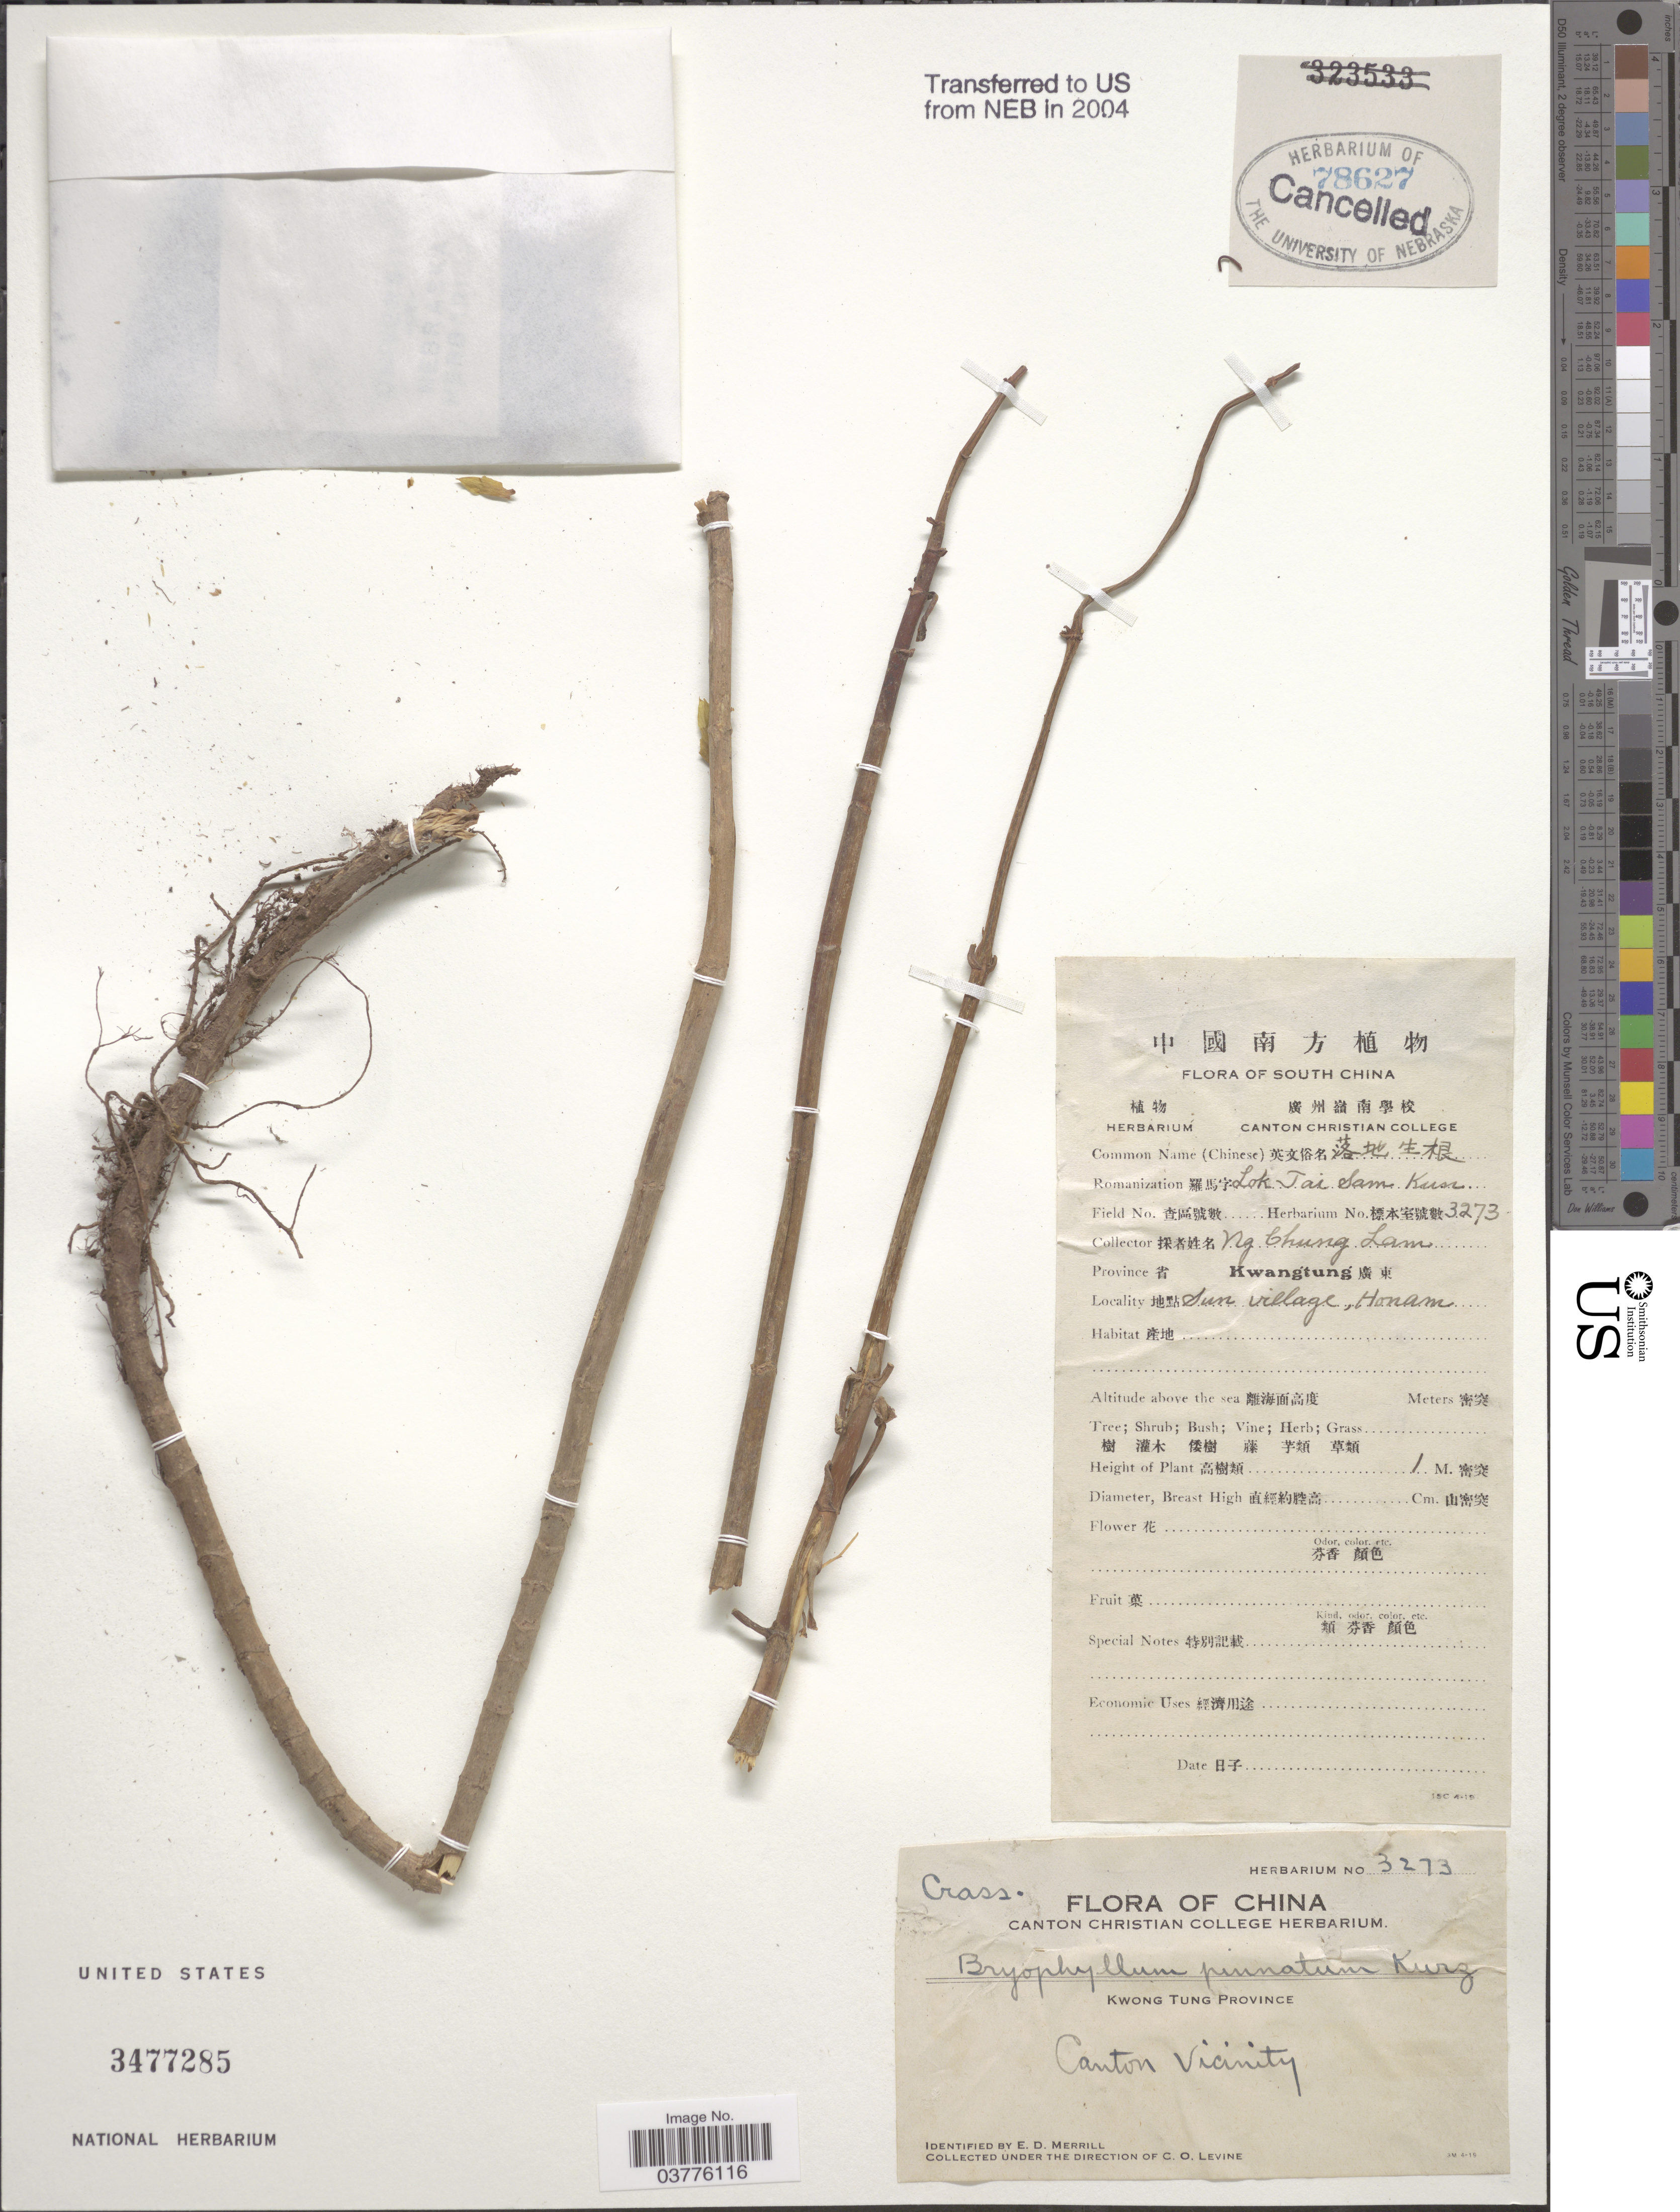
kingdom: Plantae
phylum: Tracheophyta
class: Magnoliopsida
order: Saxifragales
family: Crassulaceae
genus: Kalanchoe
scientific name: Kalanchoe pinnata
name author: (Lam.) Pers.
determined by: Strong, Mark T.; Knapp, W. M.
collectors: N. C. Lam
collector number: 3273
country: China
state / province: Guangdong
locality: Kwong Tung Province. Canton Vicinity. Sun Village, Honam.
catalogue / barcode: US 3477285